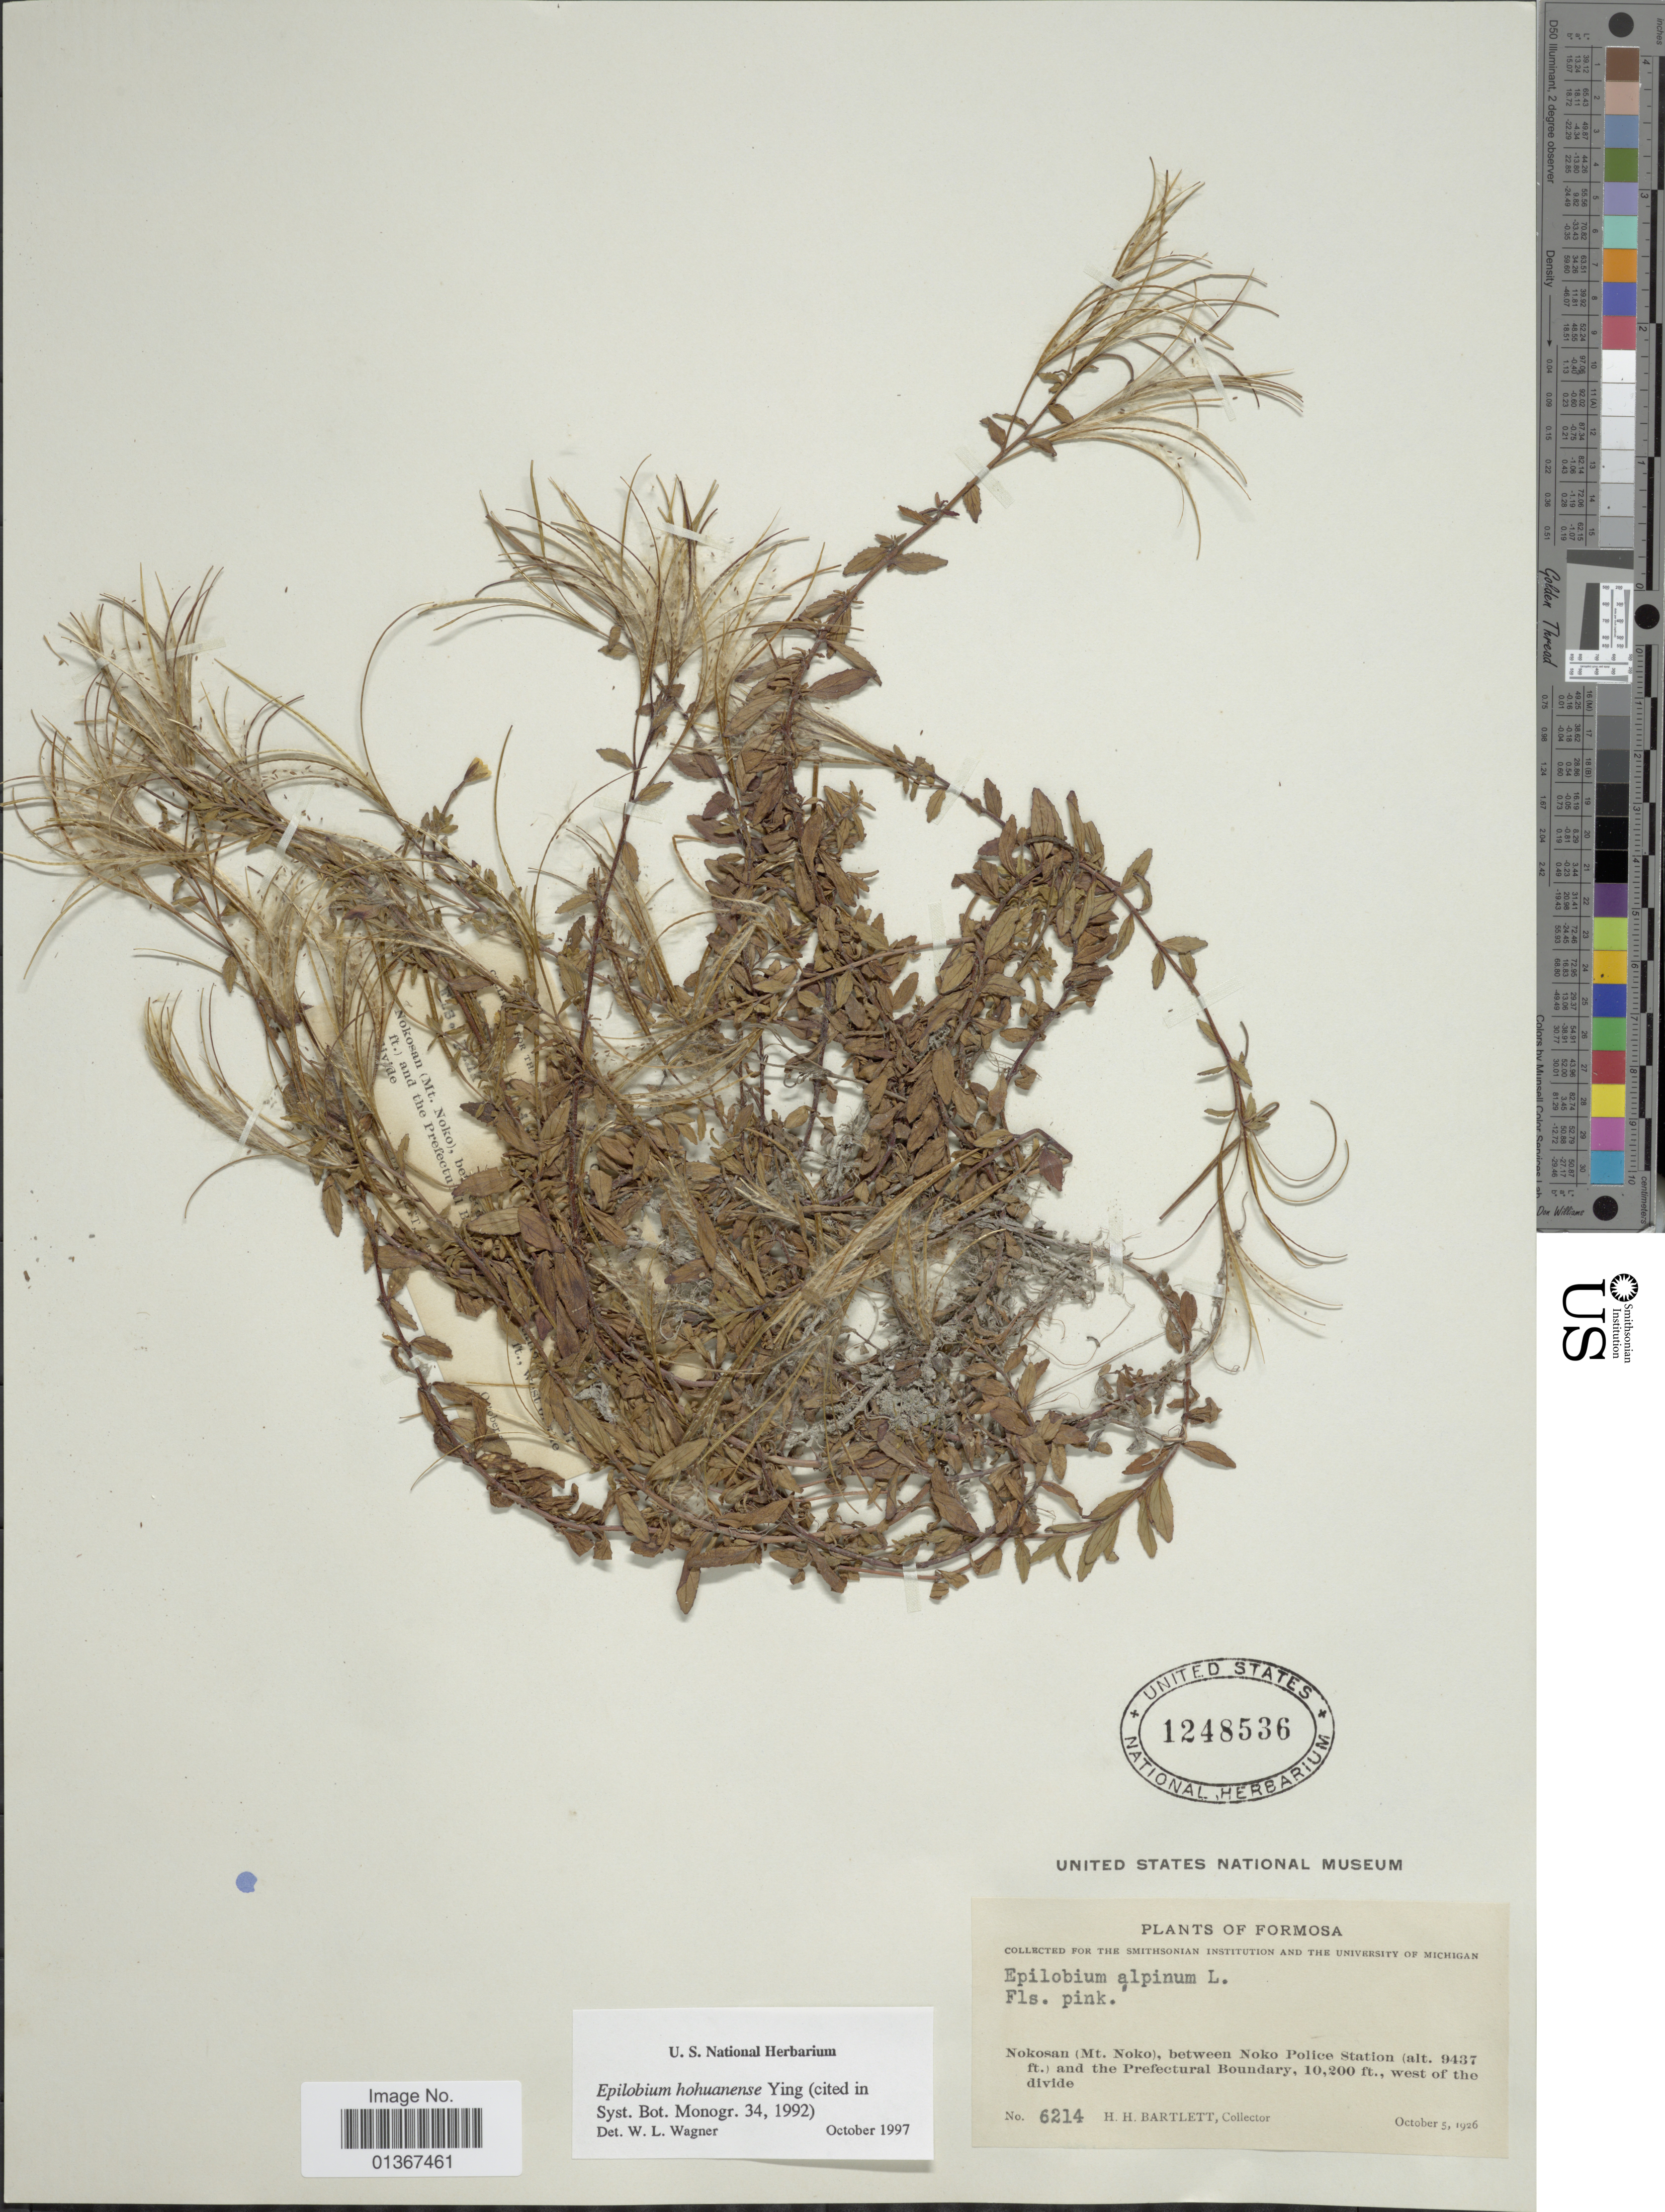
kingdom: Plantae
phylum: Tracheophyta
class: Magnoliopsida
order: Myrtales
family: Onagraceae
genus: Epilobium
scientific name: Epilobium hohuanense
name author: S.S. Ying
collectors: H. H. Bartlett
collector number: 6214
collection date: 1926-10-05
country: Taiwan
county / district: Hualien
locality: Nokosan (Mt. Noko), between Noko Police Station and the Prefectural Boundary, west of the divide.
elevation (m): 2876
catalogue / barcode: US 1248536